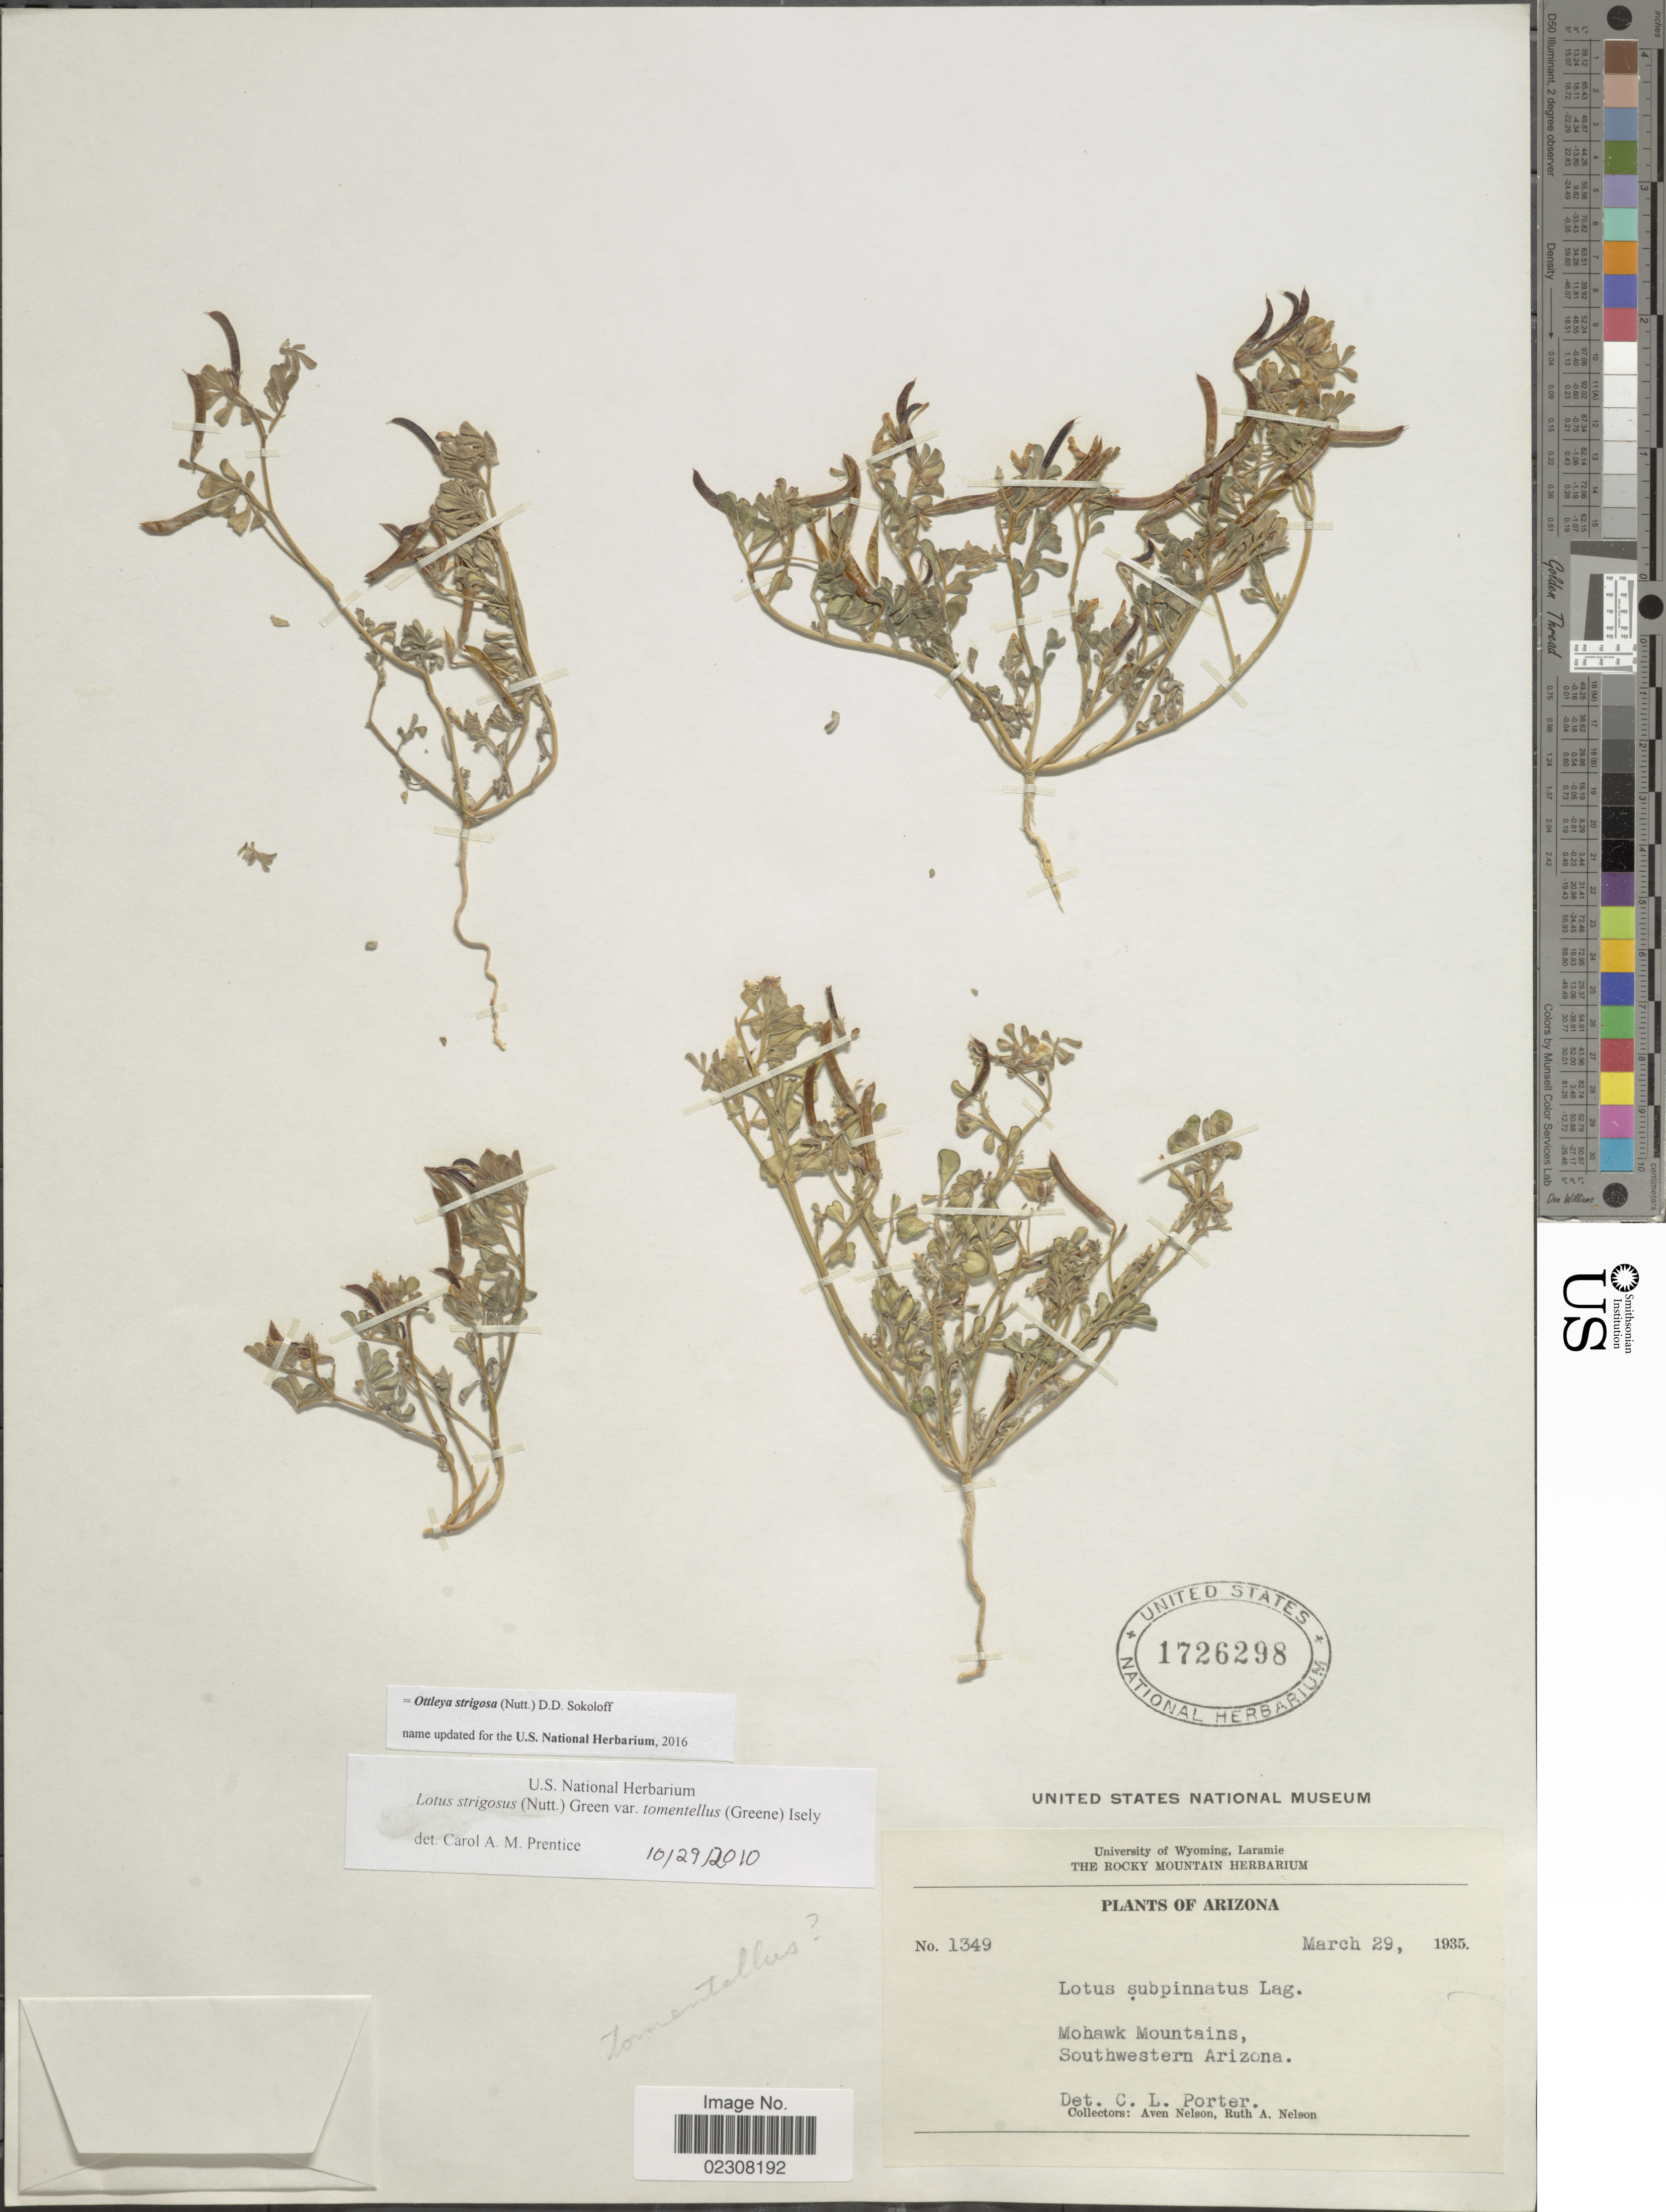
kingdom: Plantae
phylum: Tracheophyta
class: Magnoliopsida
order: Fabales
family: Fabaceae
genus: Ottleya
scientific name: Ottleya strigosa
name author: (Nutt.) D.D. Sokoloff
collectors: A. Nelson & R. A. Nelson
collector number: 1349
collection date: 1935-03-29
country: United States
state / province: Arizona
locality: Mohawk Mountains, Southwestern Arizona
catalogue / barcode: US 1726298